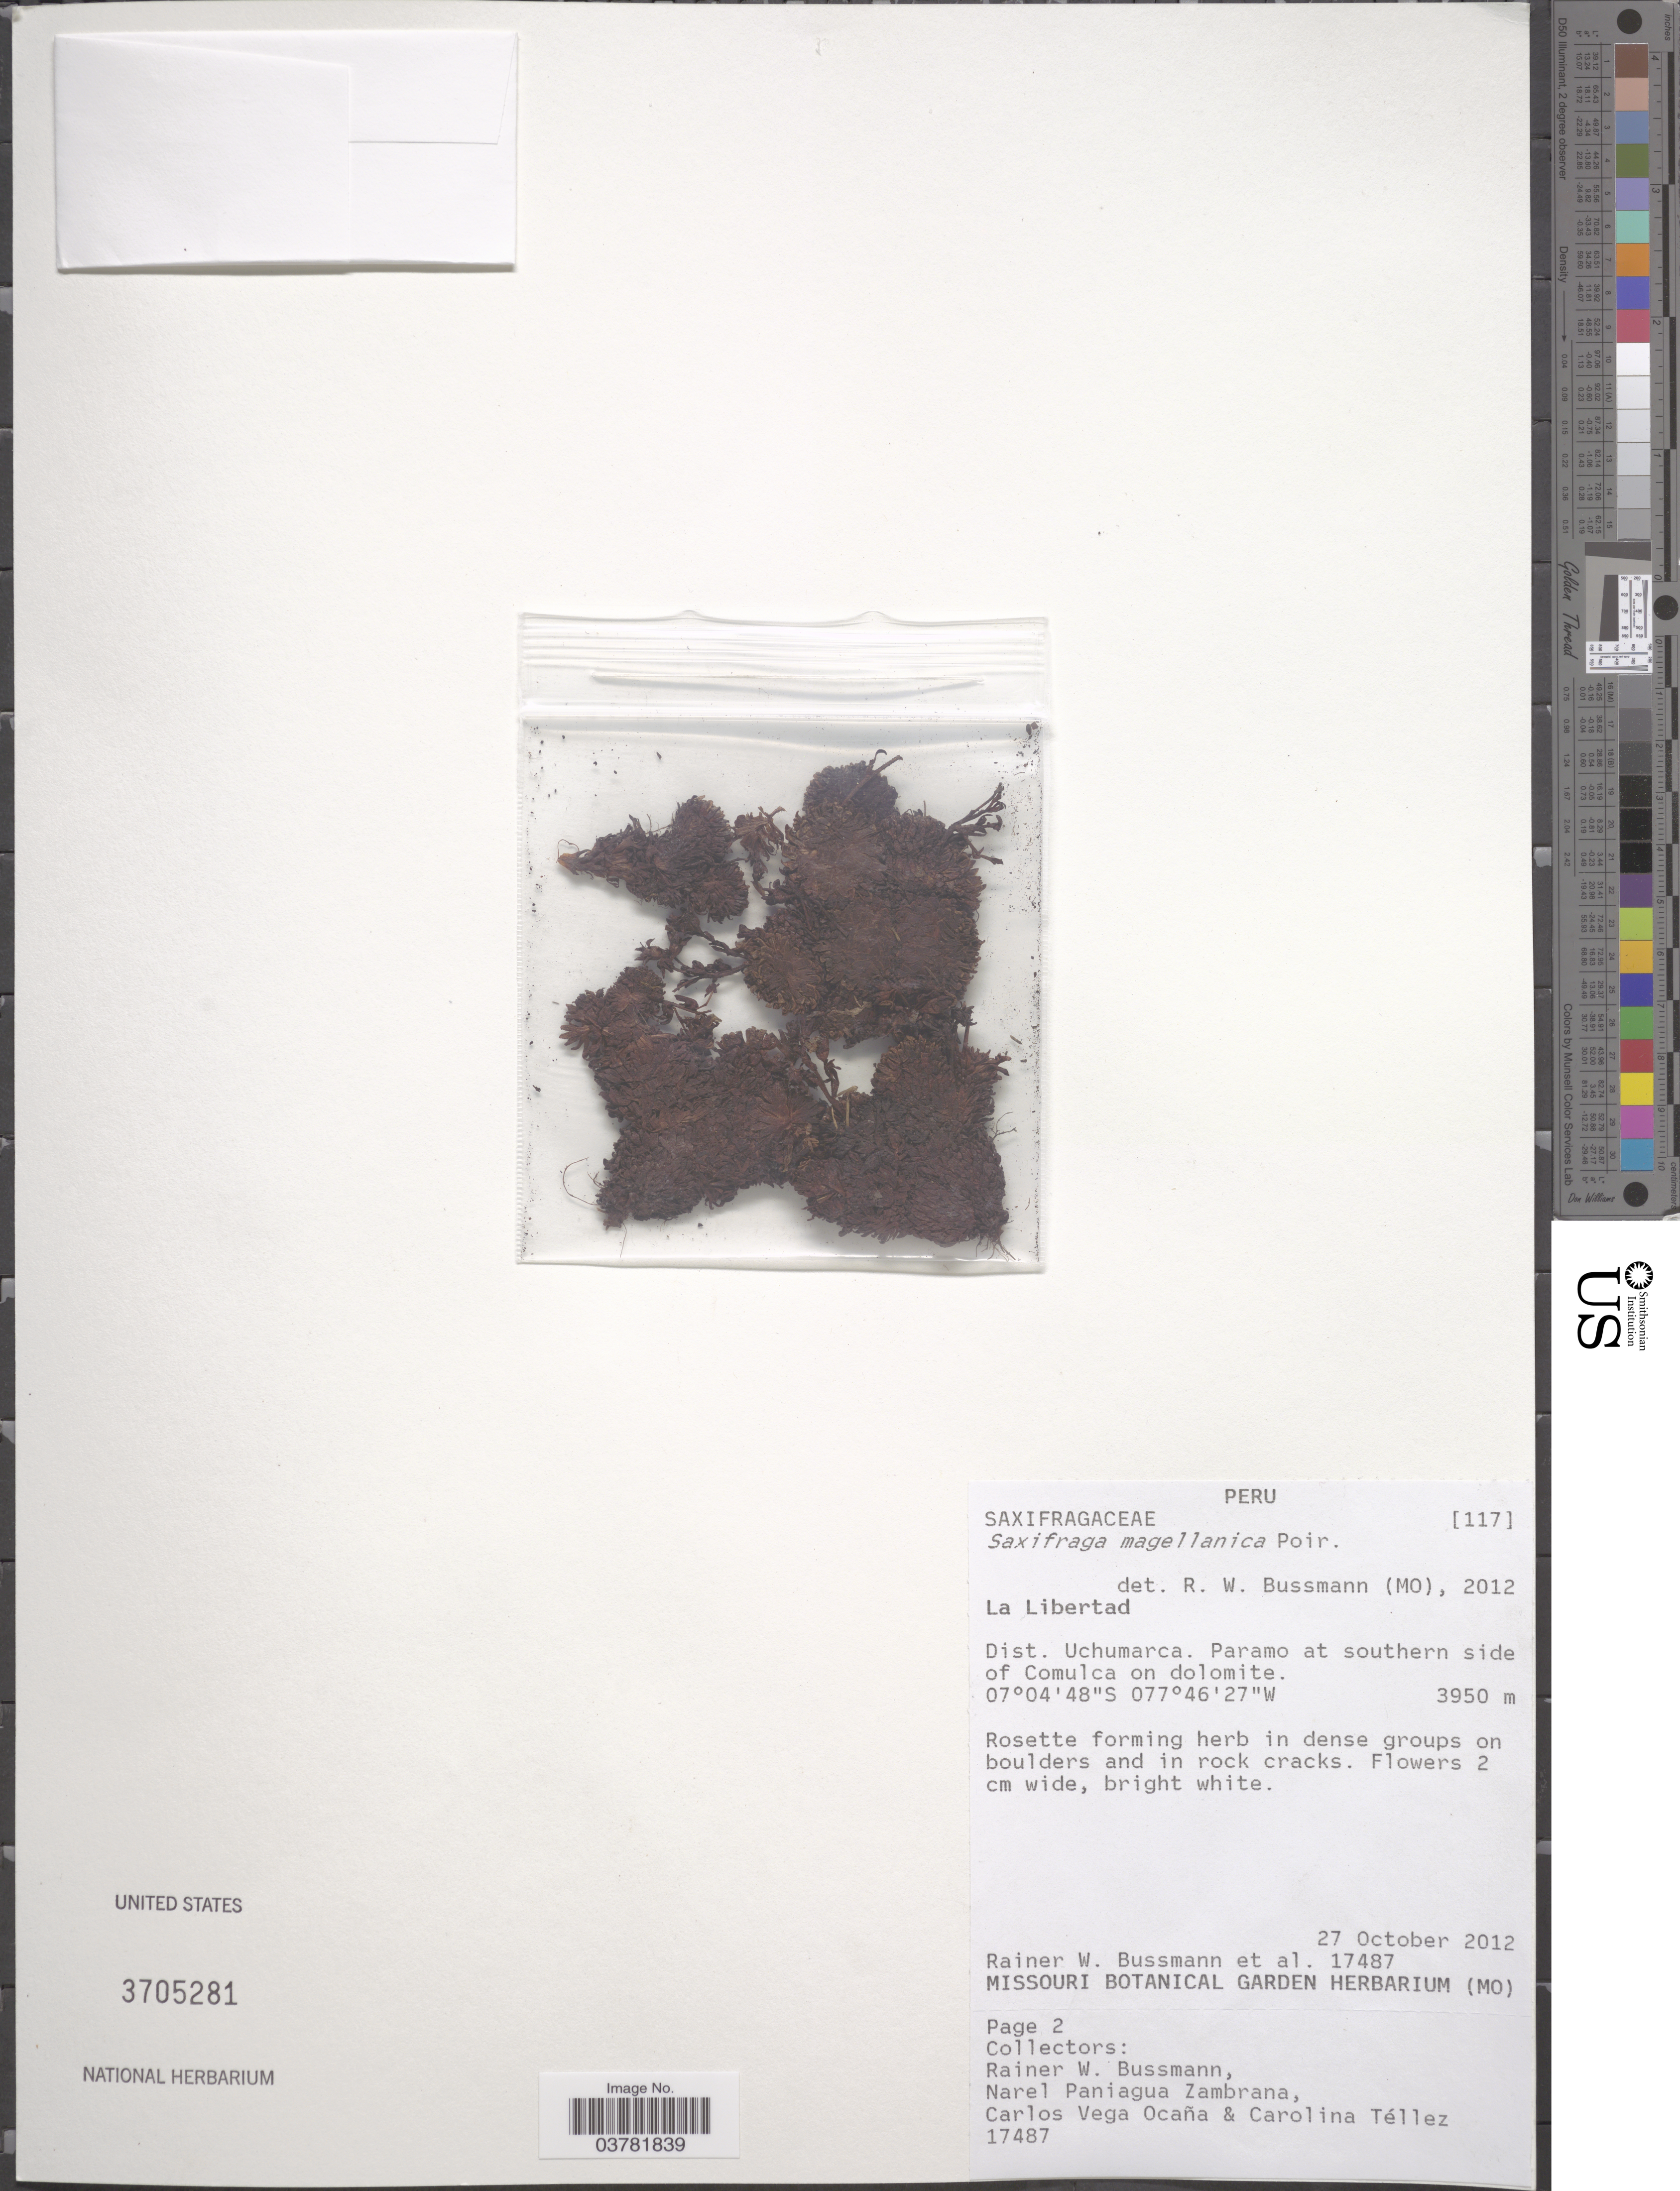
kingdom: Plantae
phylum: Tracheophyta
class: Magnoliopsida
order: Saxifragales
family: Saxifragaceae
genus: Saxifraga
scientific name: Saxifraga magellanica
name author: Poir.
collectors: R. W. Bussmann, N. Zambrana, C. Vega Ocaña & C. Téllez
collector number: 17487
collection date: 2012-10-27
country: Peru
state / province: La Libertad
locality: Dist. Uchumarca. Paramo at southern side of Comulca on dolomite.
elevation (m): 3950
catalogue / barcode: US 3705281